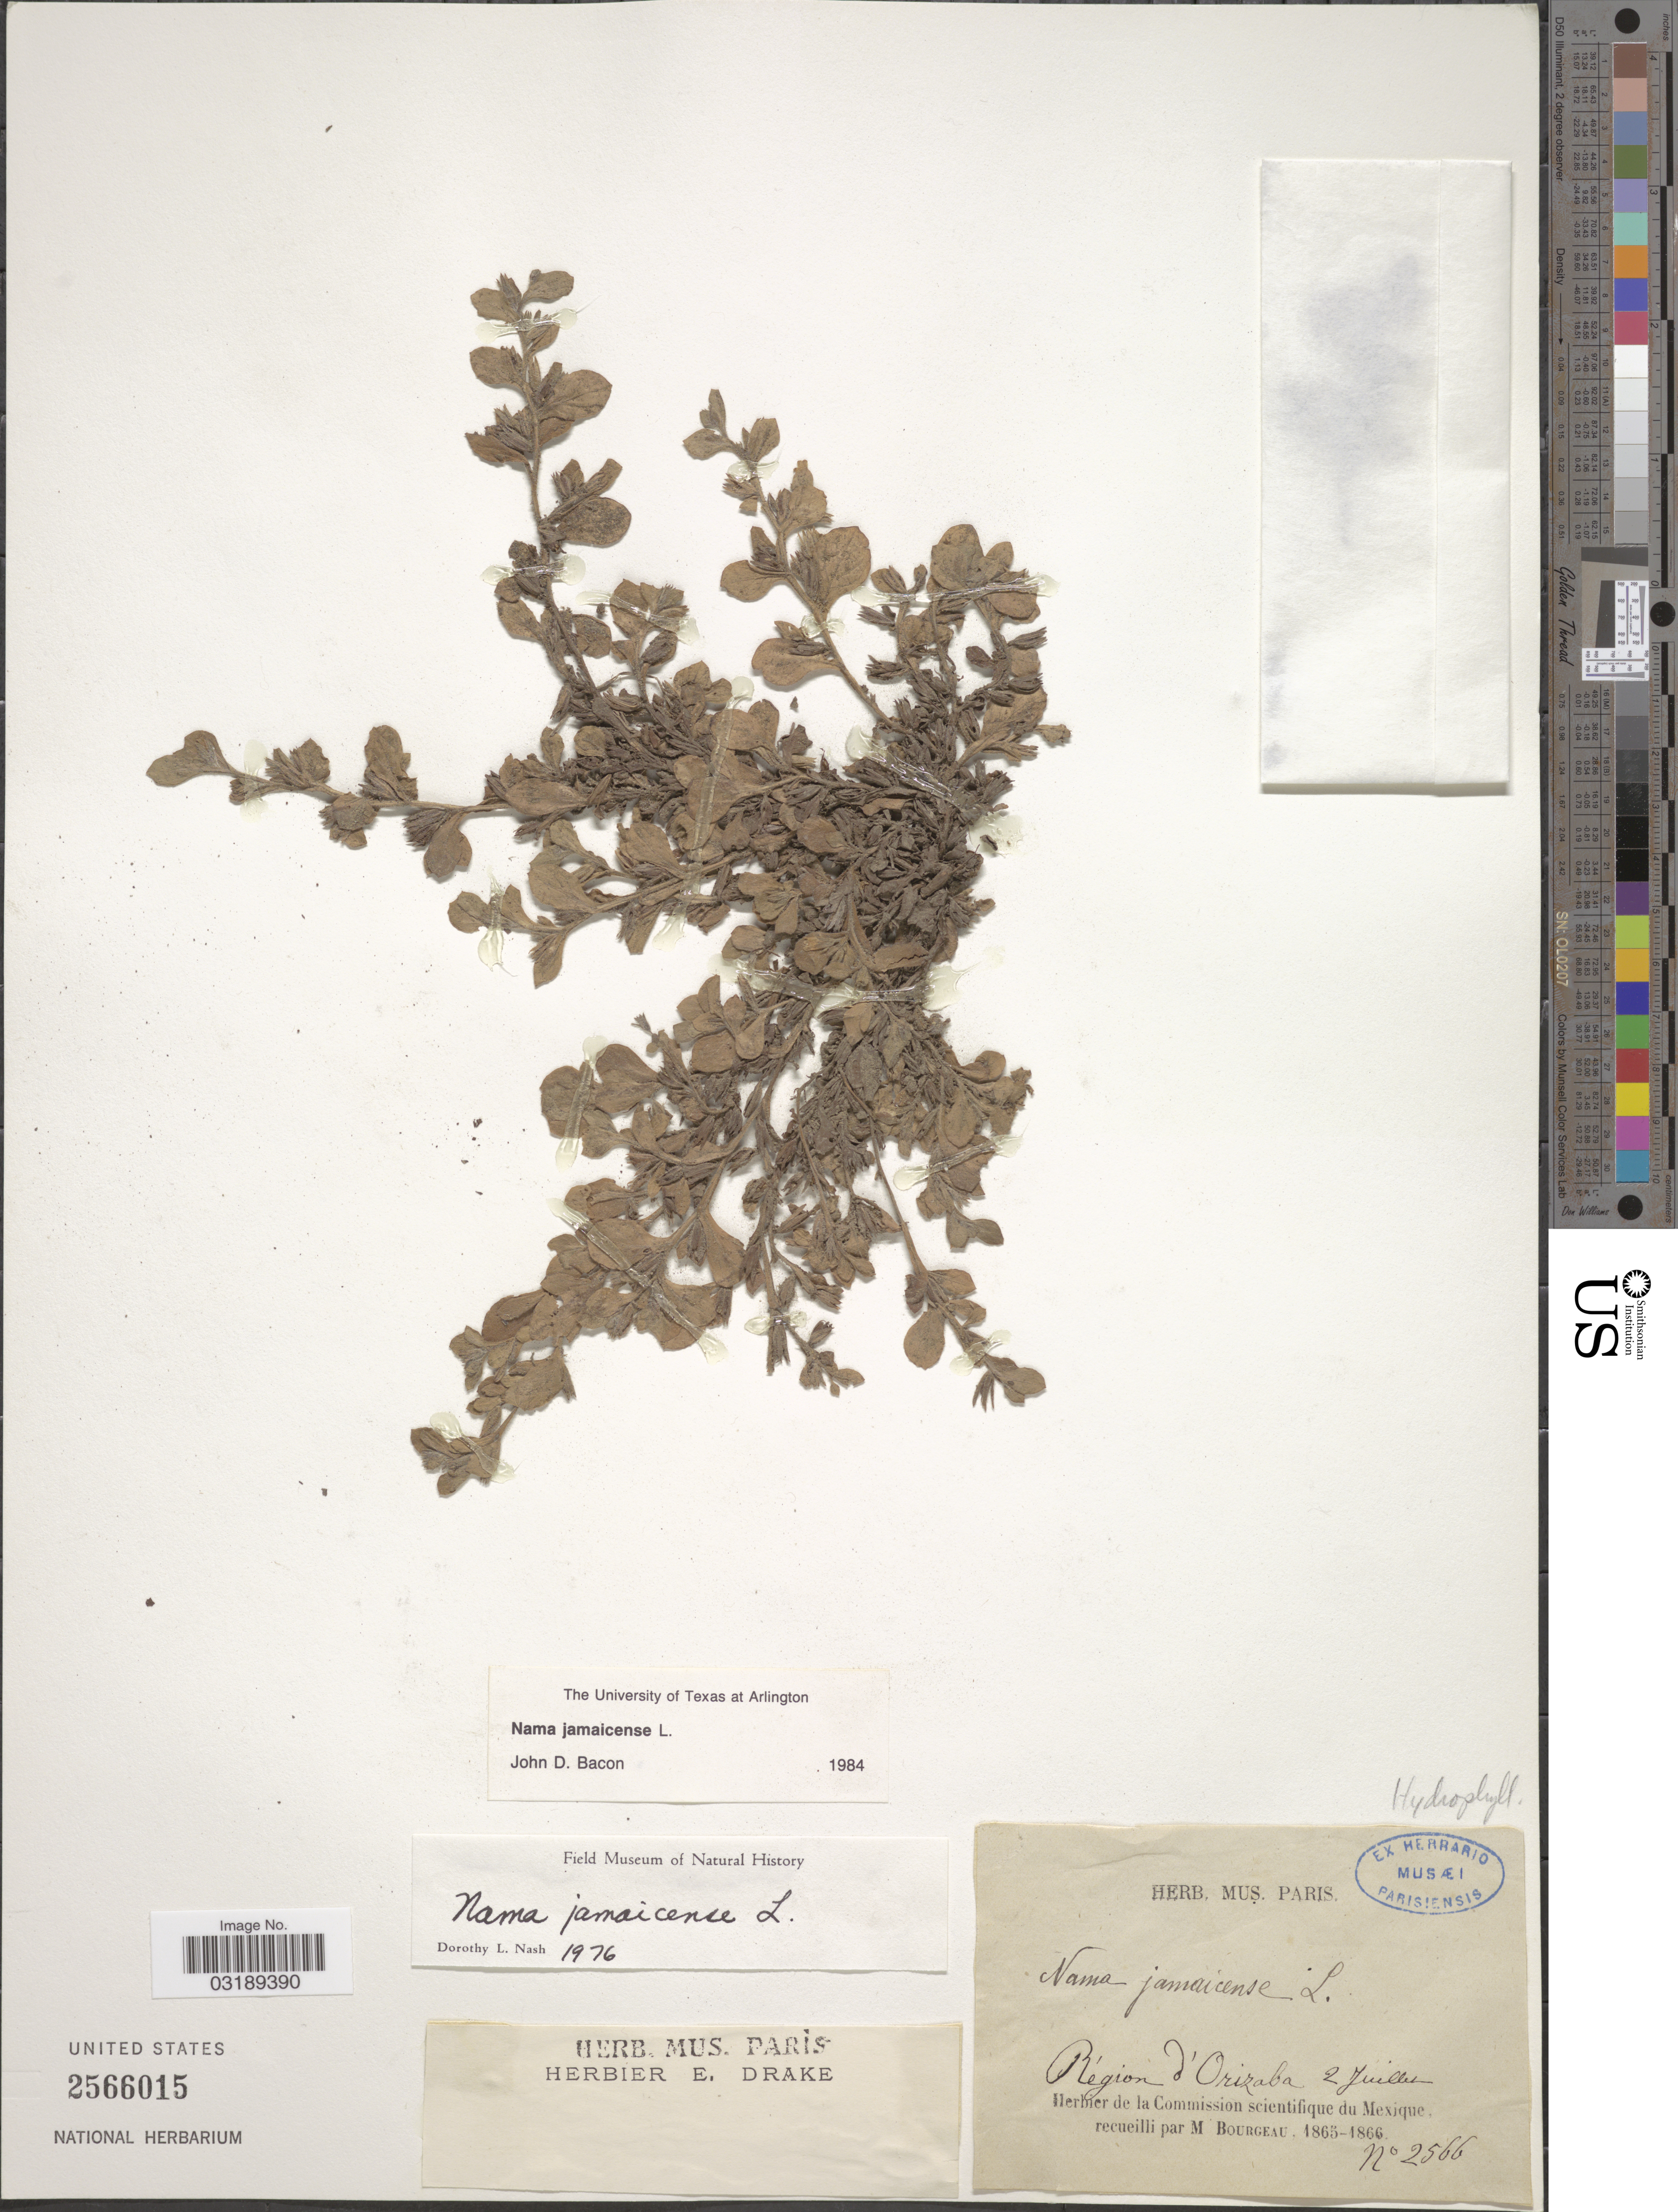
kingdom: Plantae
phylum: Tracheophyta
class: Magnoliopsida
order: Boraginales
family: Namaceae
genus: Nama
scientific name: Nama jamaicensis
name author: L.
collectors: M. Bourgeau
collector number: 2566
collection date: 1865-07-02/1866-07-02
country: Mexico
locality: Région d'Orizaba.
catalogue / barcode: US 2566015